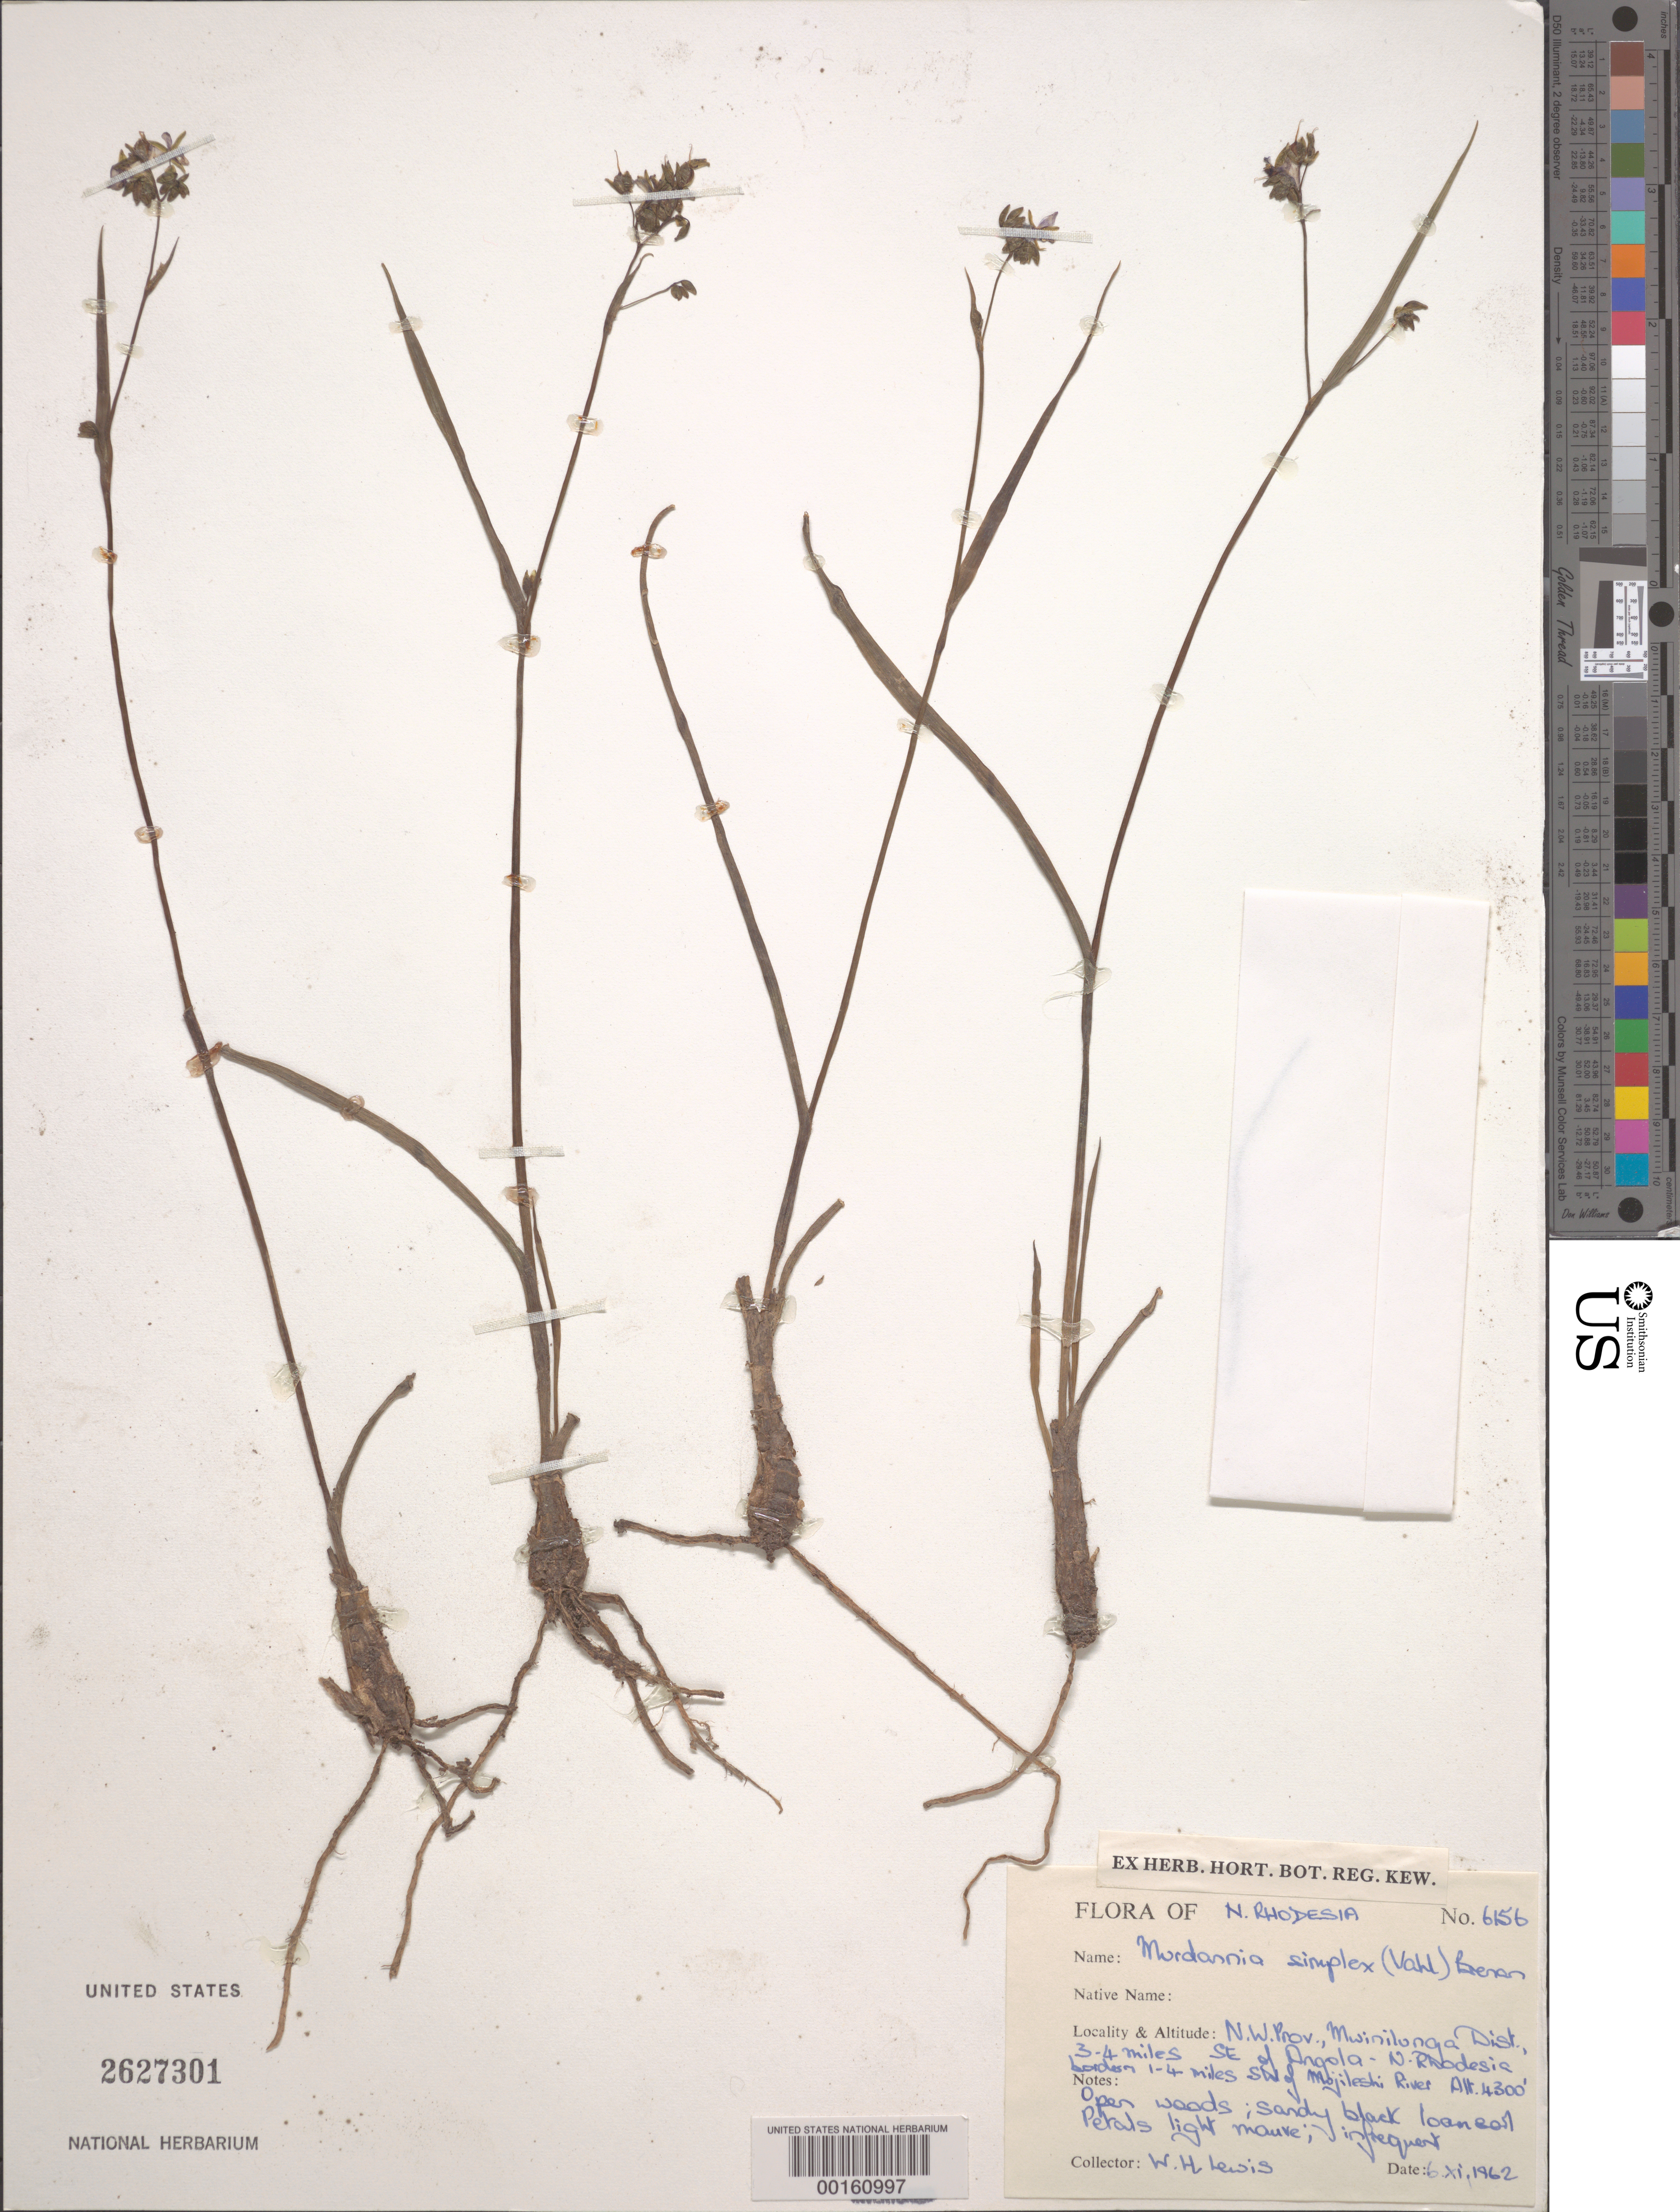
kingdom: Plantae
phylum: Tracheophyta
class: Liliopsida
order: Commelinales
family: Commelinaceae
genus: Murdannia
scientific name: Murdannia simplex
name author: (Vahl) Brenan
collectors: W. H. Lewis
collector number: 6156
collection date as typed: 06 Nov 1962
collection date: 1962-11-06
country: Zambia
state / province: North-Western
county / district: Mwinilunga Dist.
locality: Sw of mujileshi river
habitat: Open woods; sandy black-loam soil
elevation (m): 1312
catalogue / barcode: US 2627301